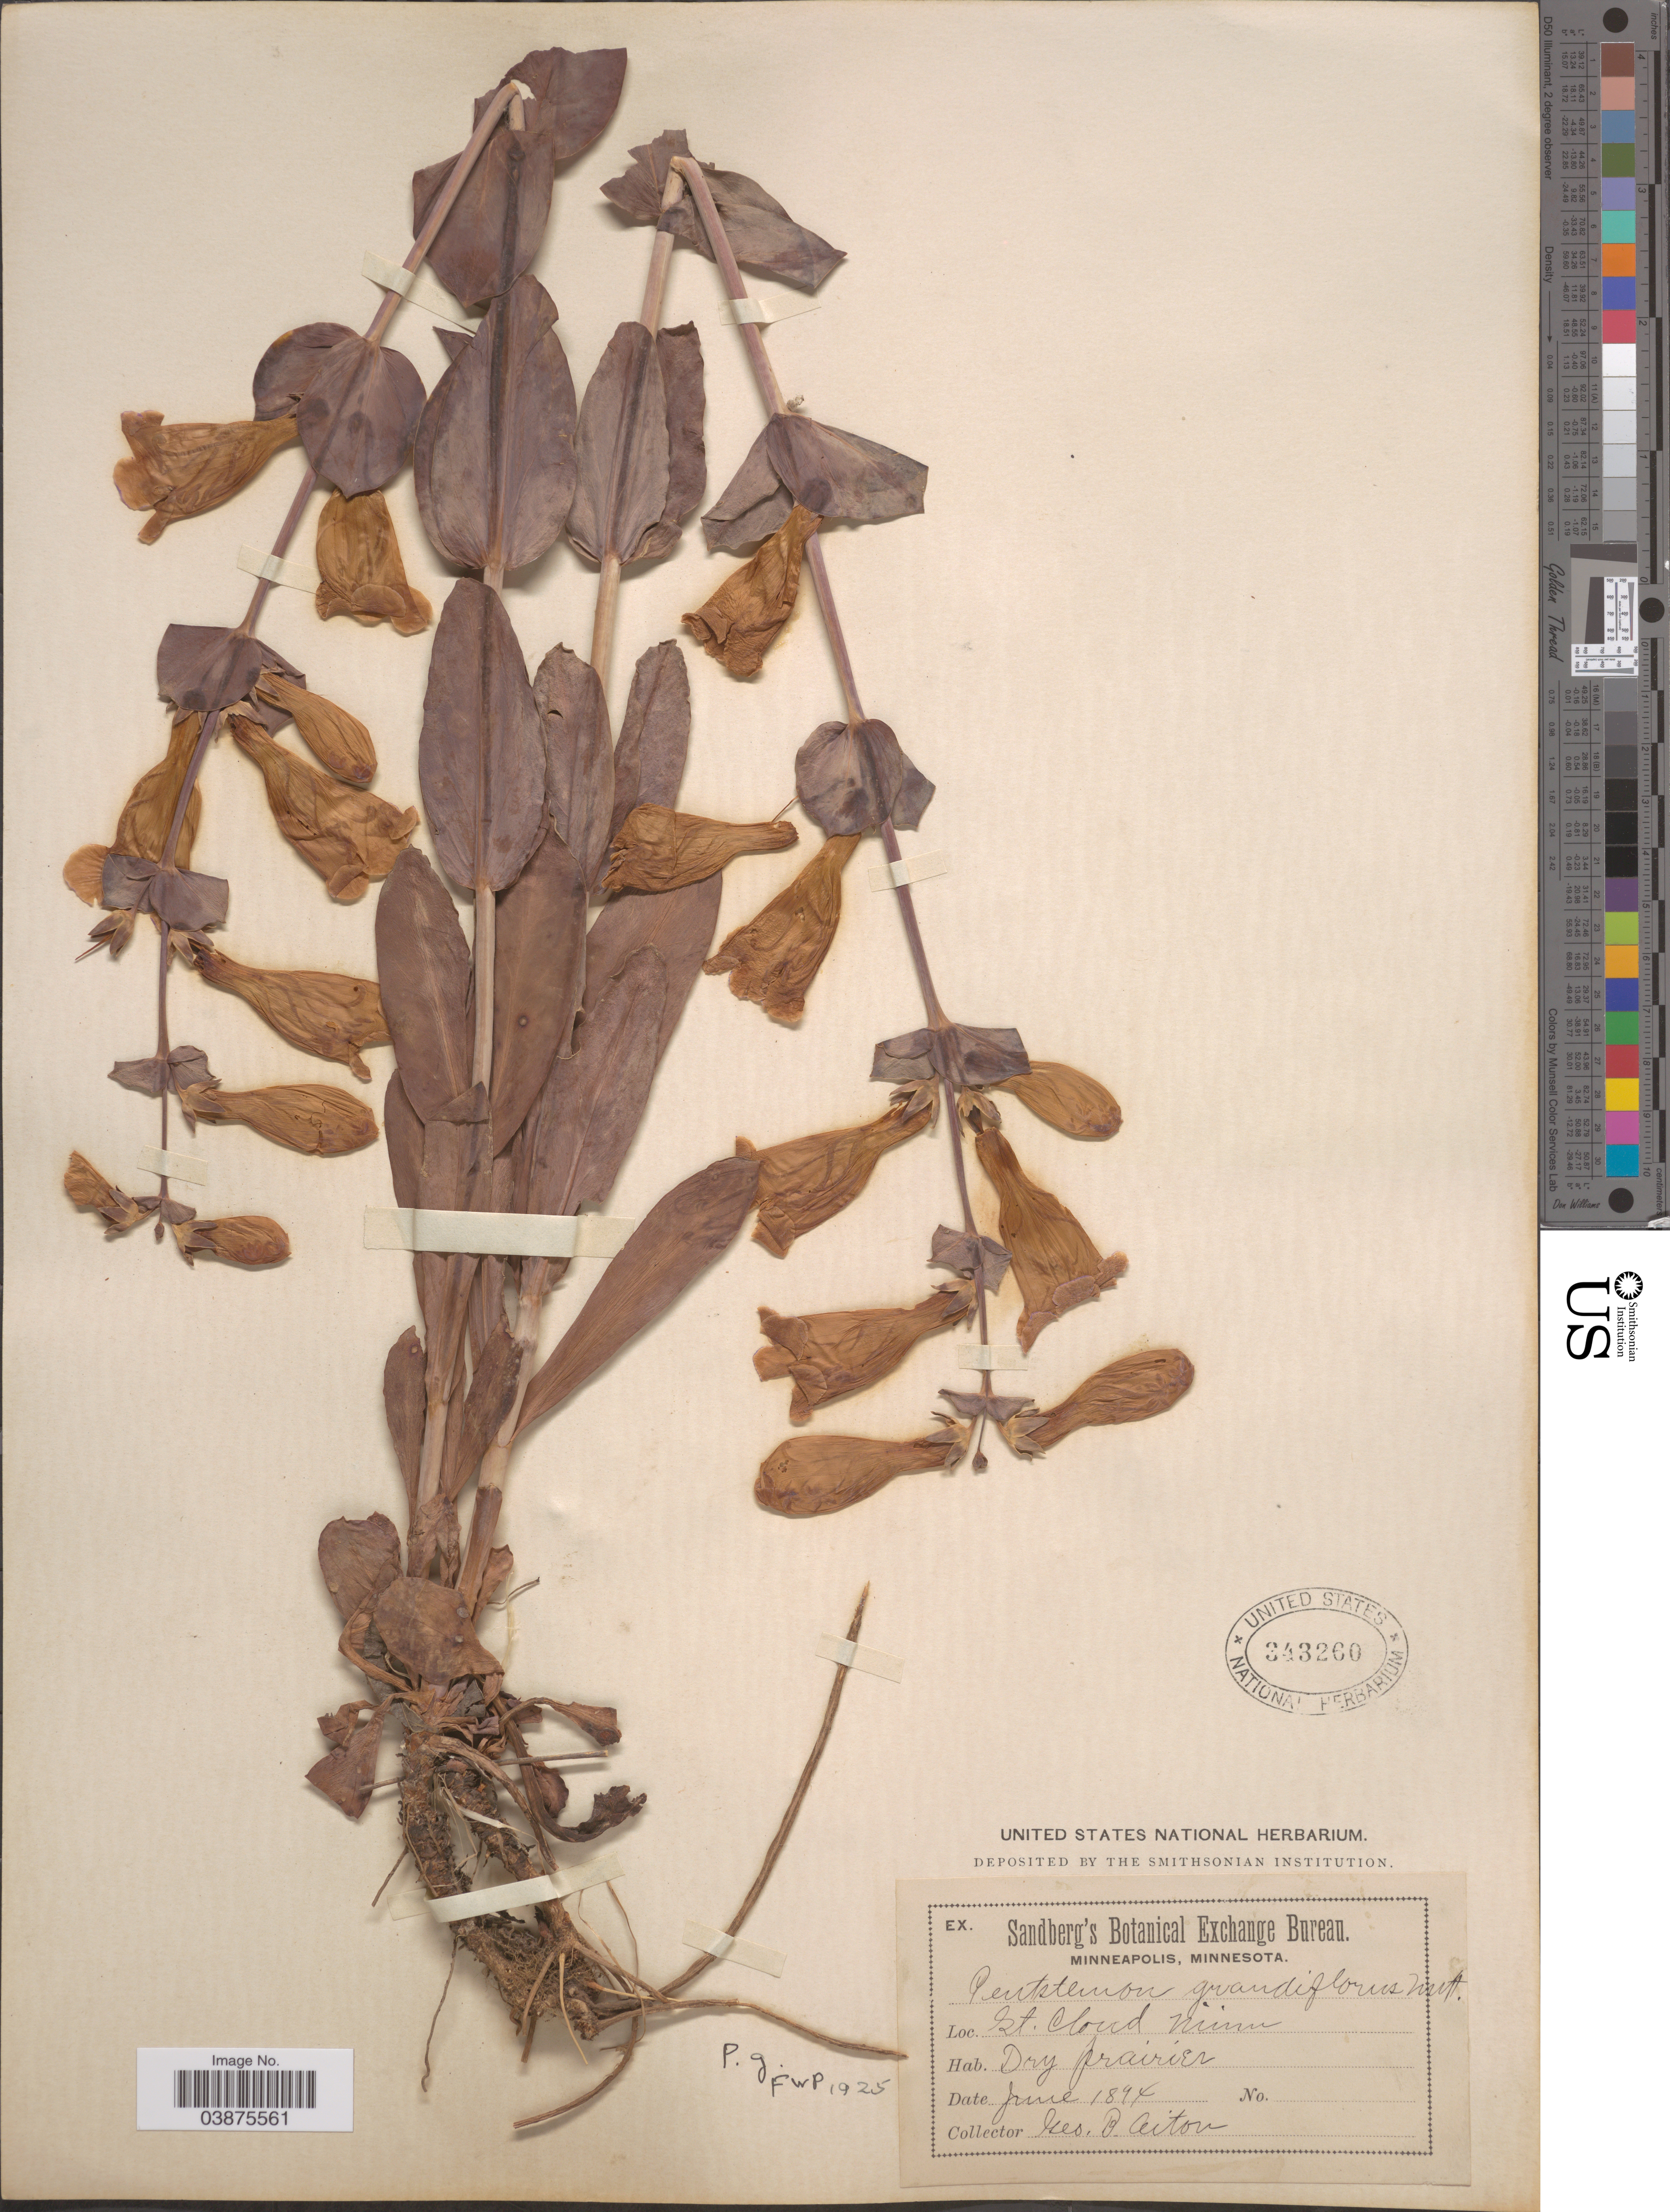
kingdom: Plantae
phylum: Tracheophyta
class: Magnoliopsida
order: Lamiales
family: Plantaginaceae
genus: Penstemon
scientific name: Penstemon grandiflorus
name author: Nutt.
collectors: G. B. Aiton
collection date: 1894-06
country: United States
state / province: Minnesota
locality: St. Cloud.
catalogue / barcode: US 343260